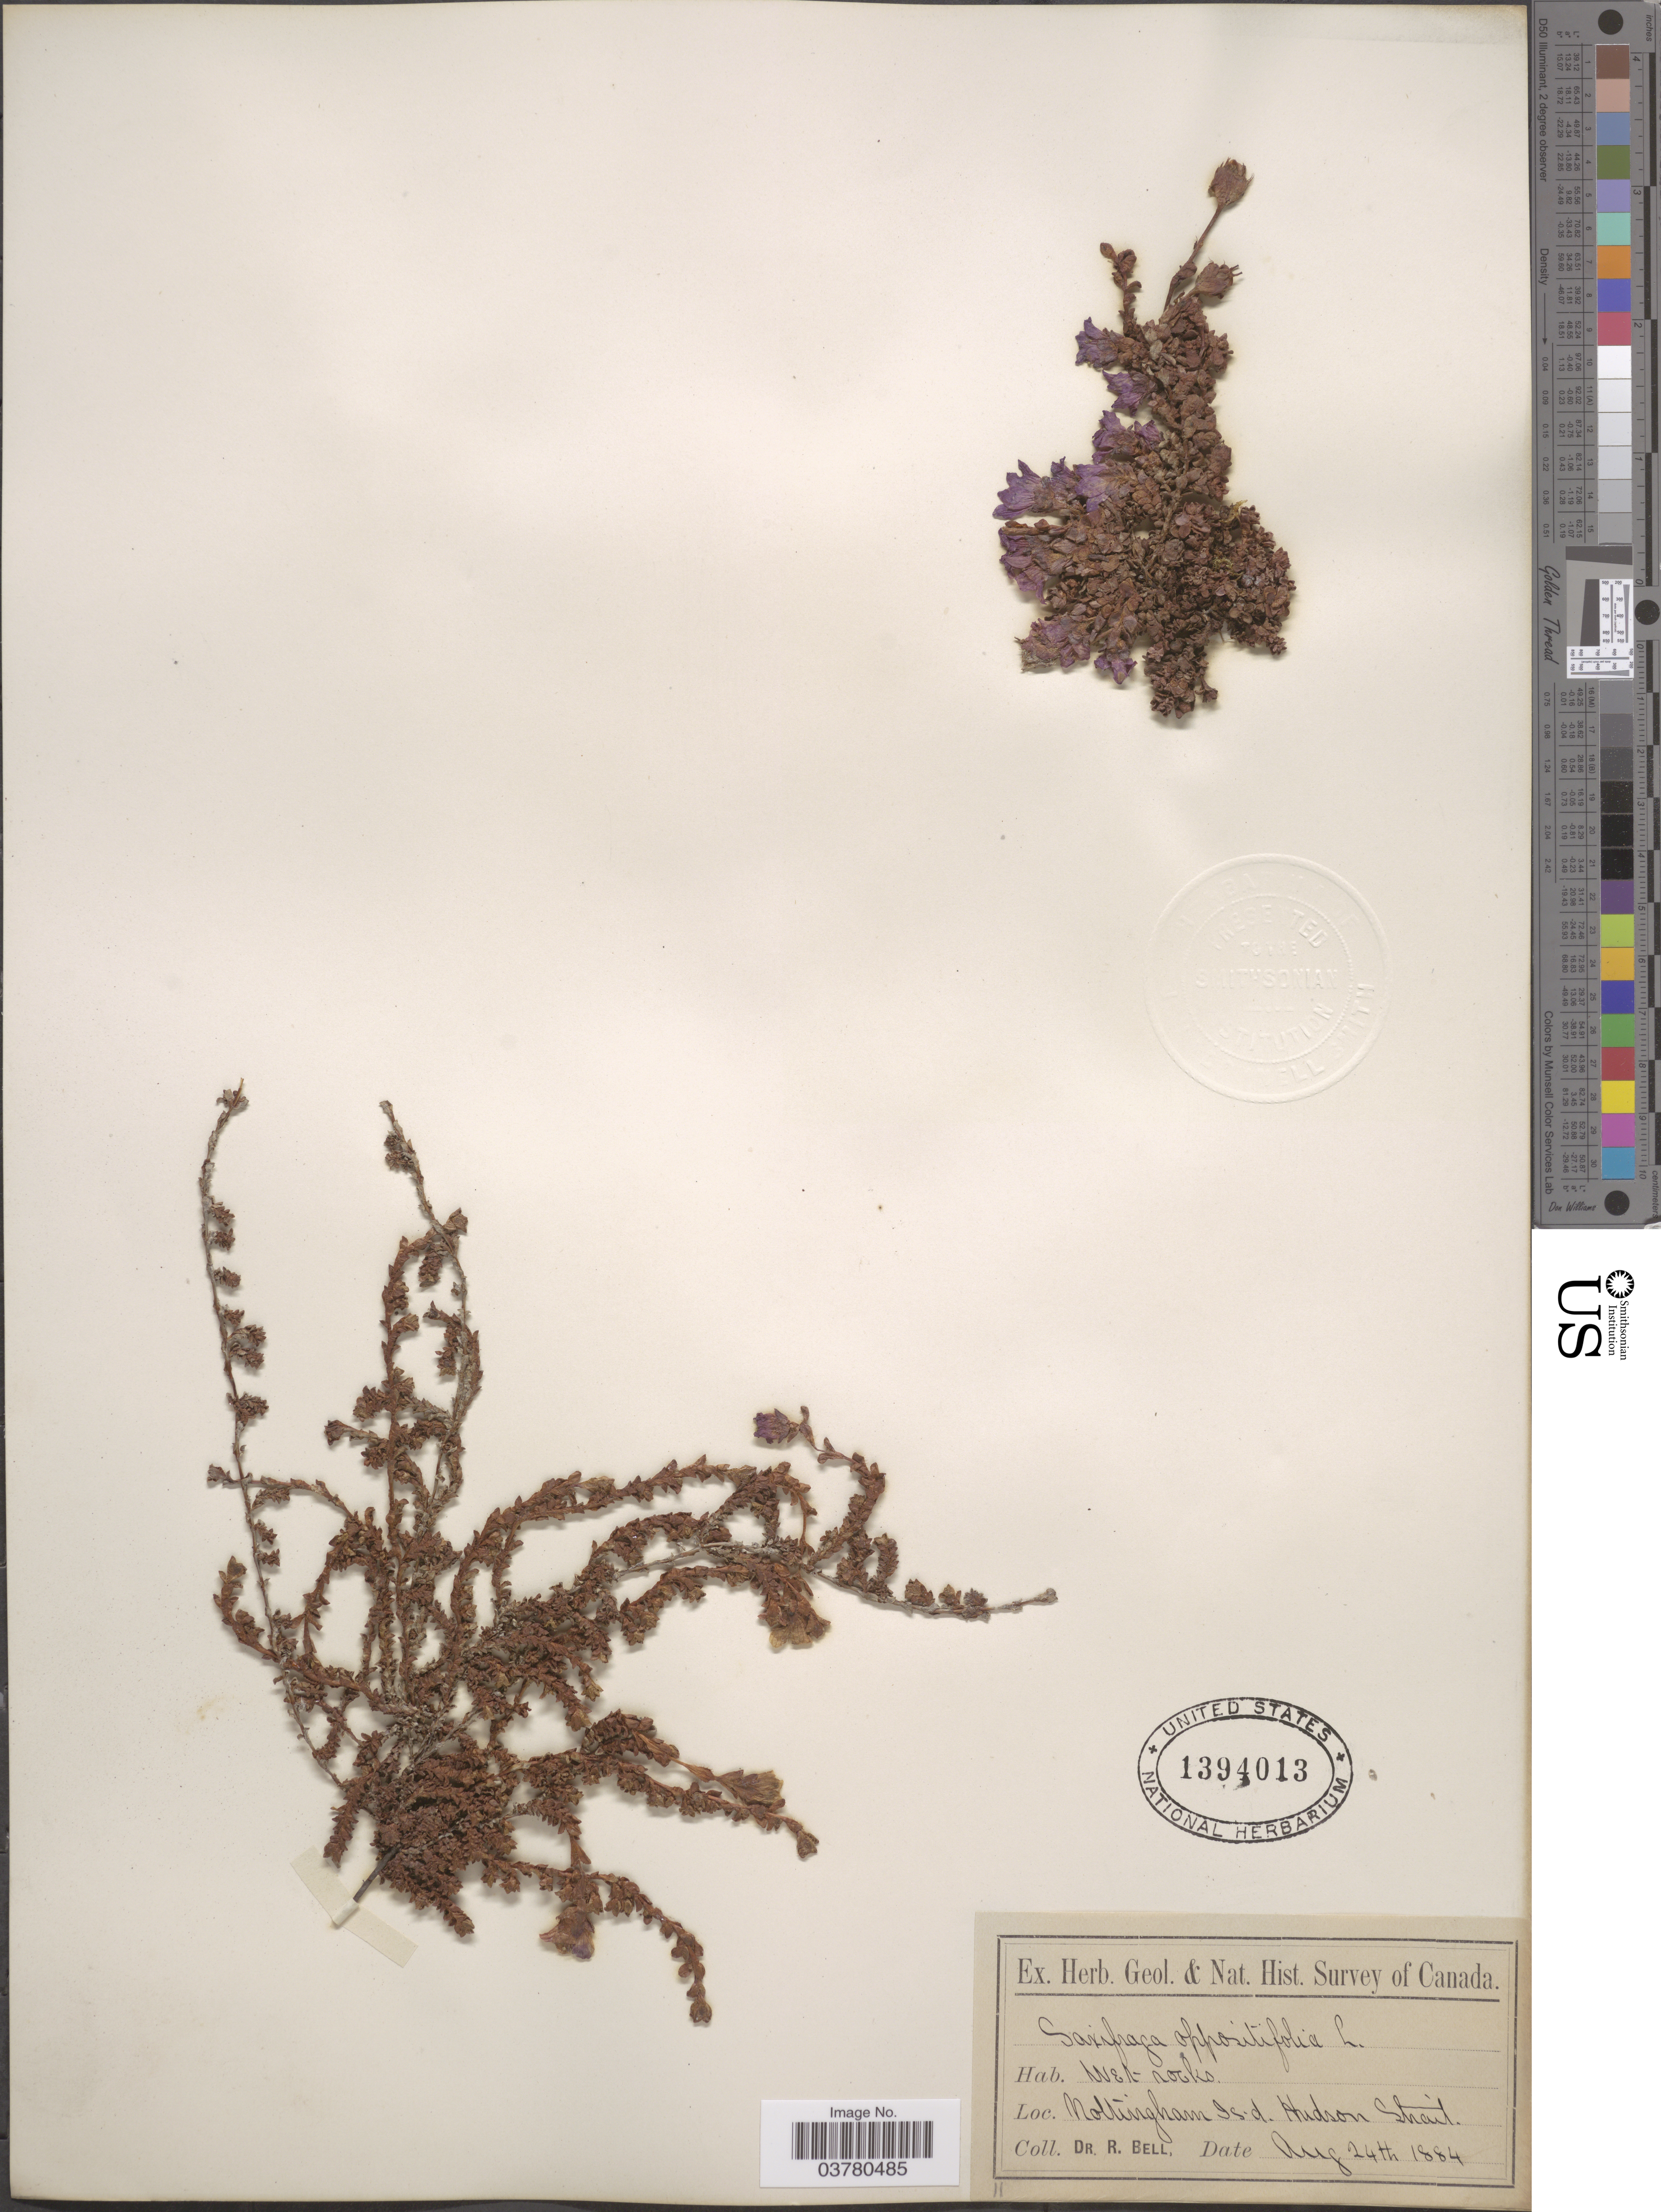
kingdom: Plantae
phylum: Tracheophyta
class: Magnoliopsida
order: Saxifragales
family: Saxifragaceae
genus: Saxifraga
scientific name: Saxifraga oppositifolia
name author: L.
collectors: C. R. Bell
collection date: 1884-08-24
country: Canada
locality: Geol. & Nat. Hist. Survey of Canada. Nottingham Isd. Hudson Strait.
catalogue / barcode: US 1394013